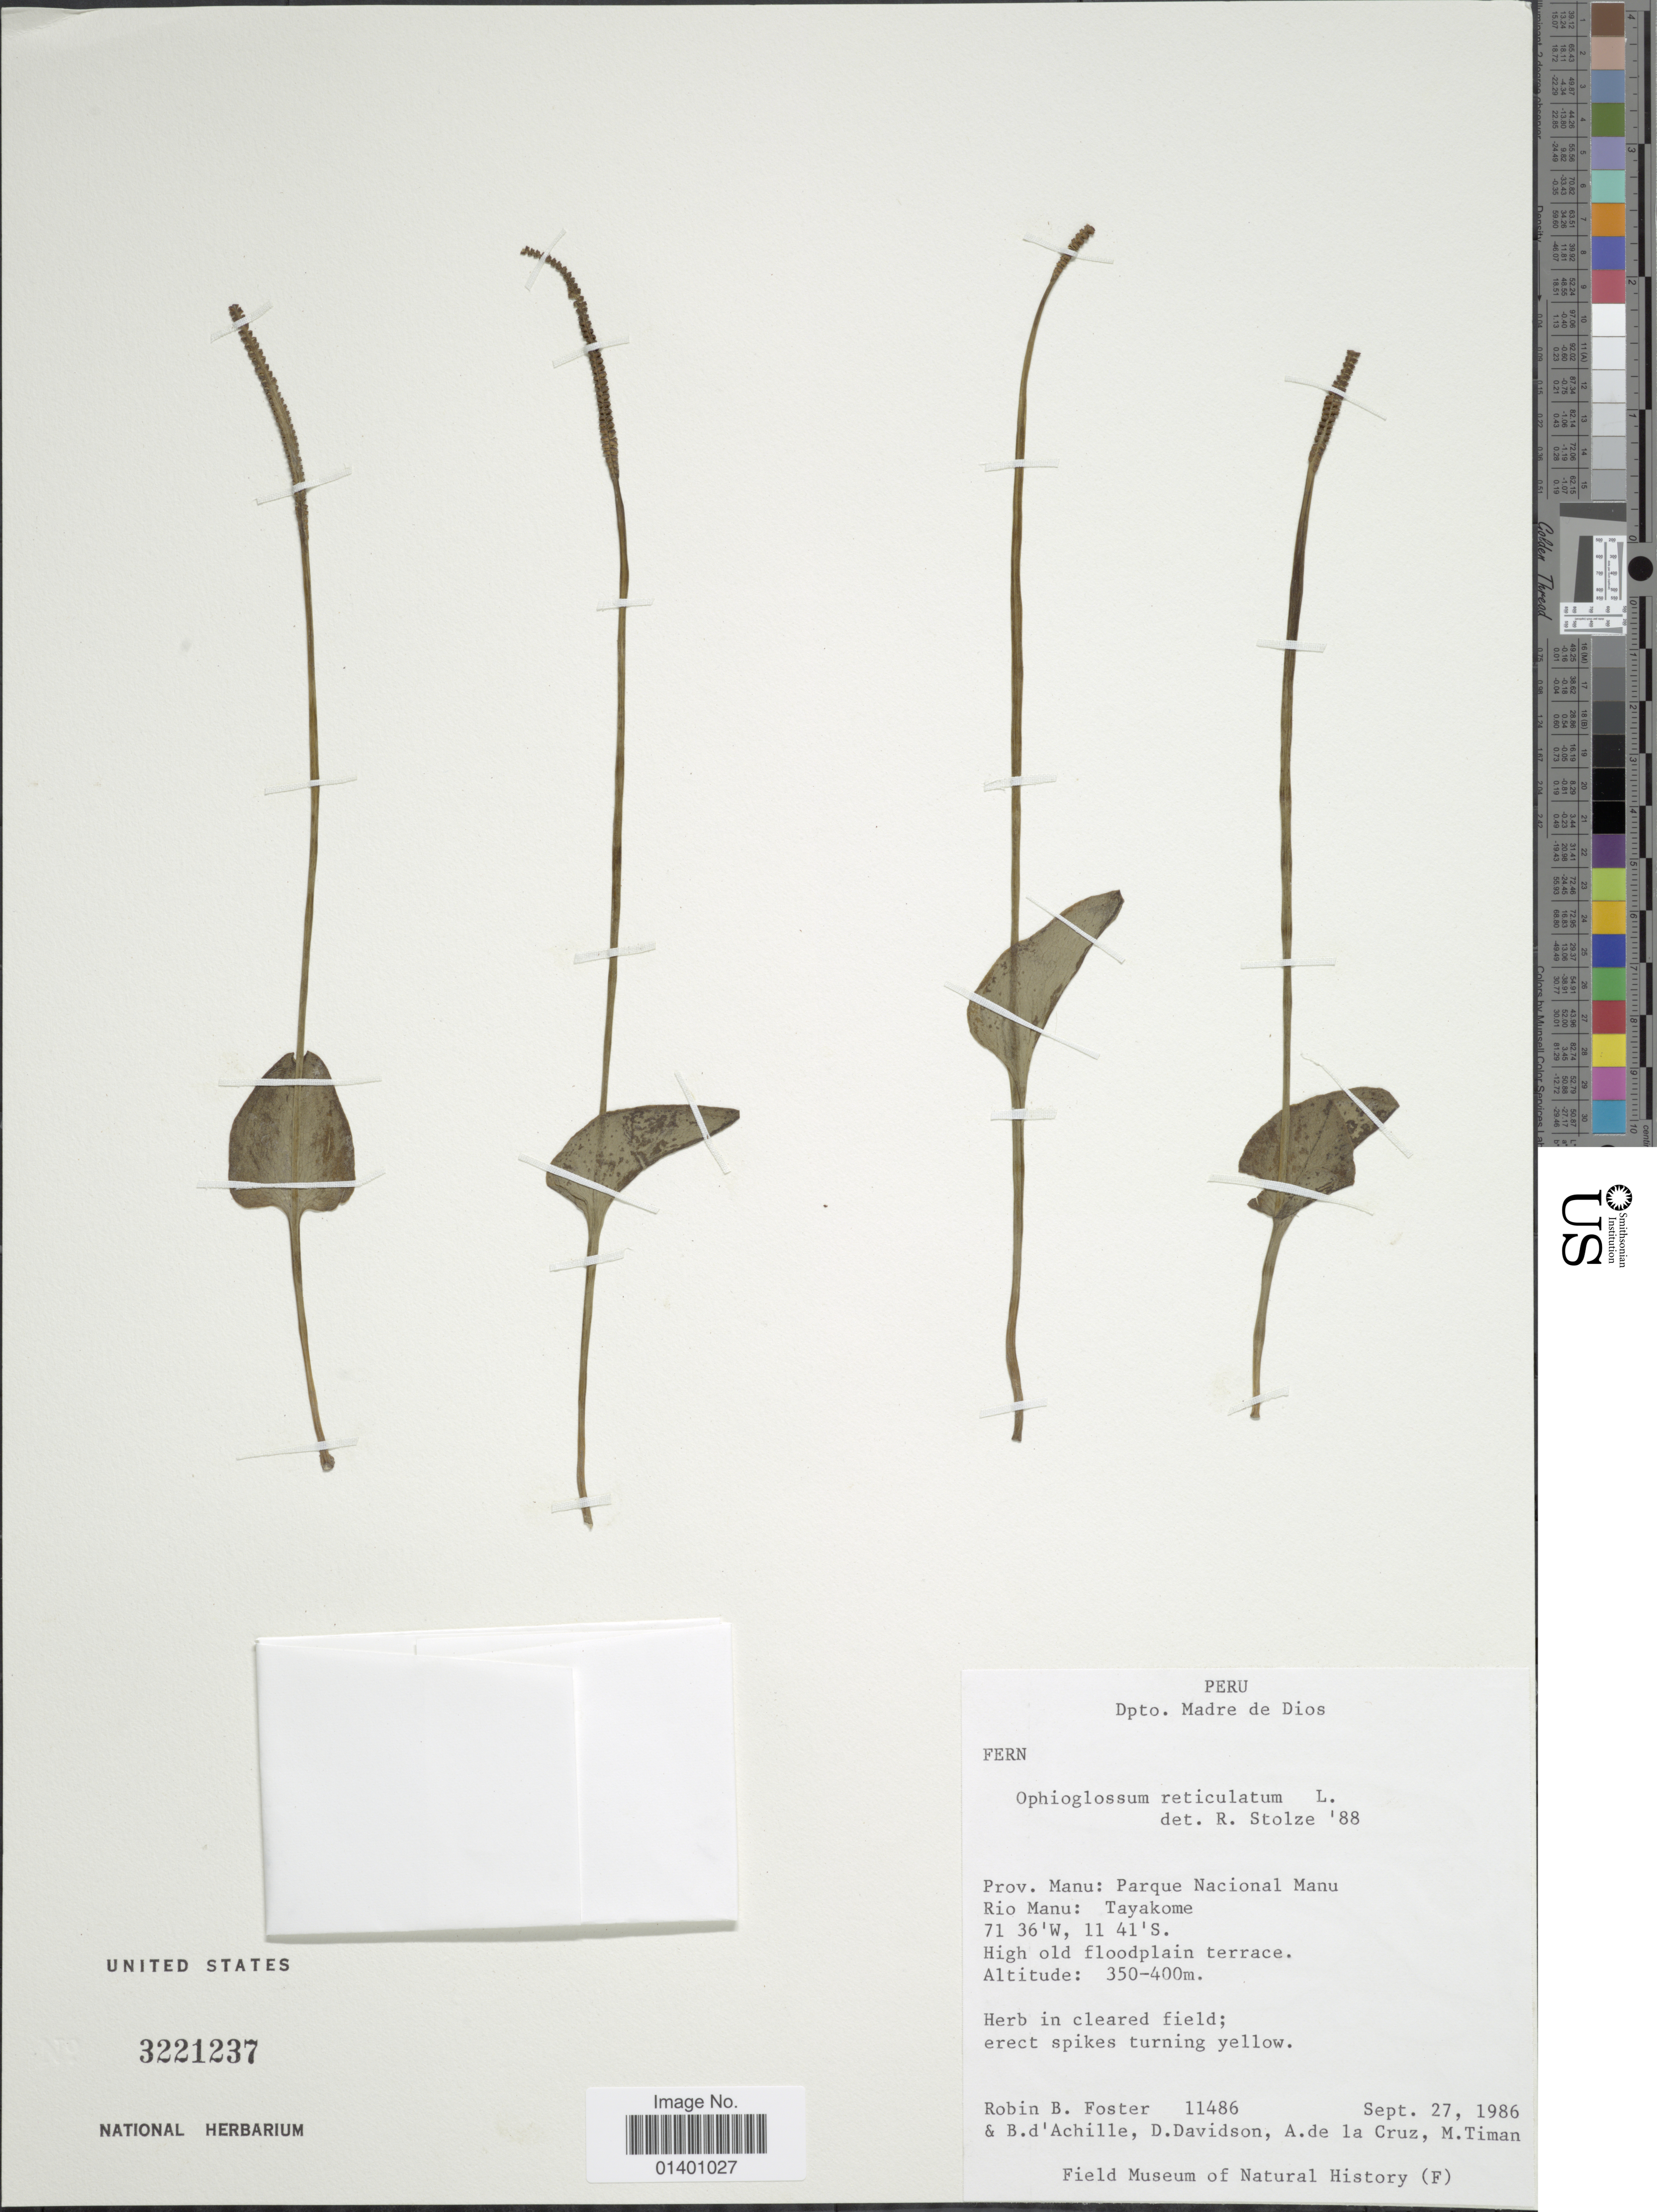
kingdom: Plantae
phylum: Tracheophyta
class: Polypodiopsida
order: Ophioglossales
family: Ophioglossaceae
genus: Ophioglossum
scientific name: Ophioglossum reticulatum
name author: L.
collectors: R. B. Foster, B. d'Achille, D. Davidson, A. de la Cruz & M. Timan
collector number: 11486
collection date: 1986-09-27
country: Peru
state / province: Madre de Dios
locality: Prov. Manu: Parque Nacional Manu, Rio Manu: Tayakome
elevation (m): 350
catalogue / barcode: US 3221237